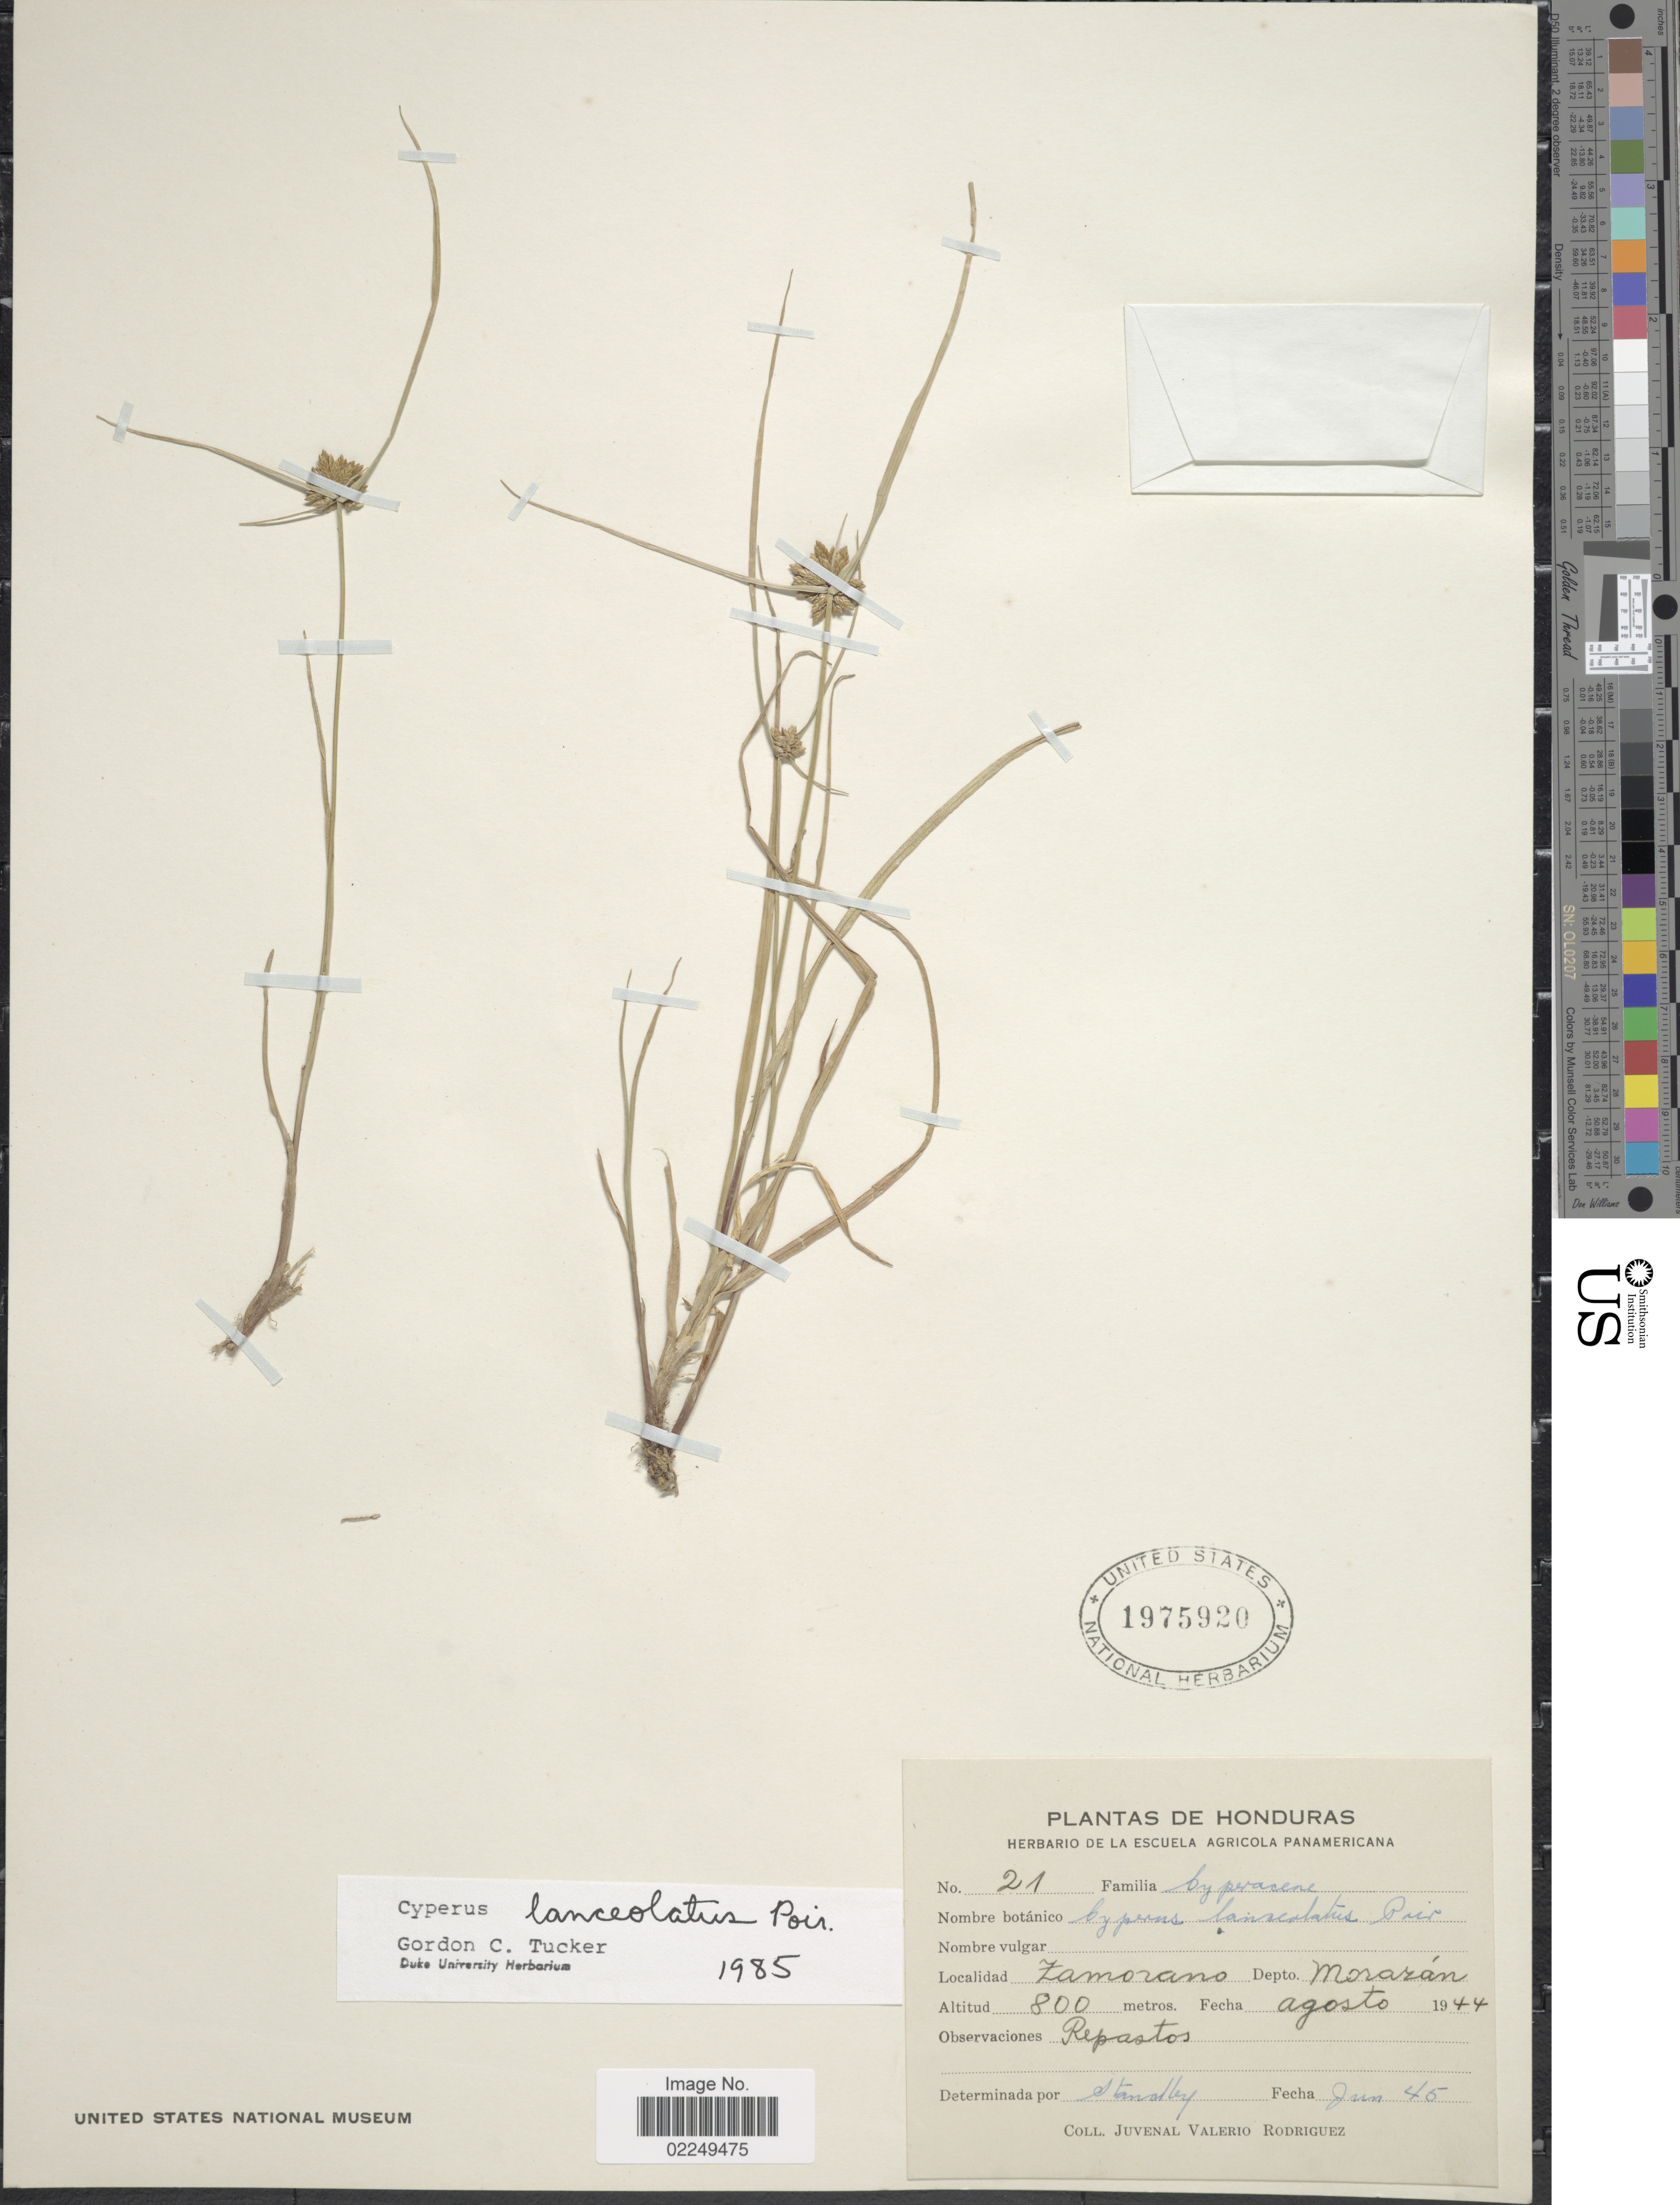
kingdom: Plantae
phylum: Tracheophyta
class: Liliopsida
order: Poales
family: Cyperaceae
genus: Cyperus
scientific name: Cyperus lanceolatus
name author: Poir.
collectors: J. Rodriguez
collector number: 21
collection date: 1944-08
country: Honduras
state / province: Fco. Morazán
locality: Zamorano, Depto. Morazan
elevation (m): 800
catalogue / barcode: US 1975920